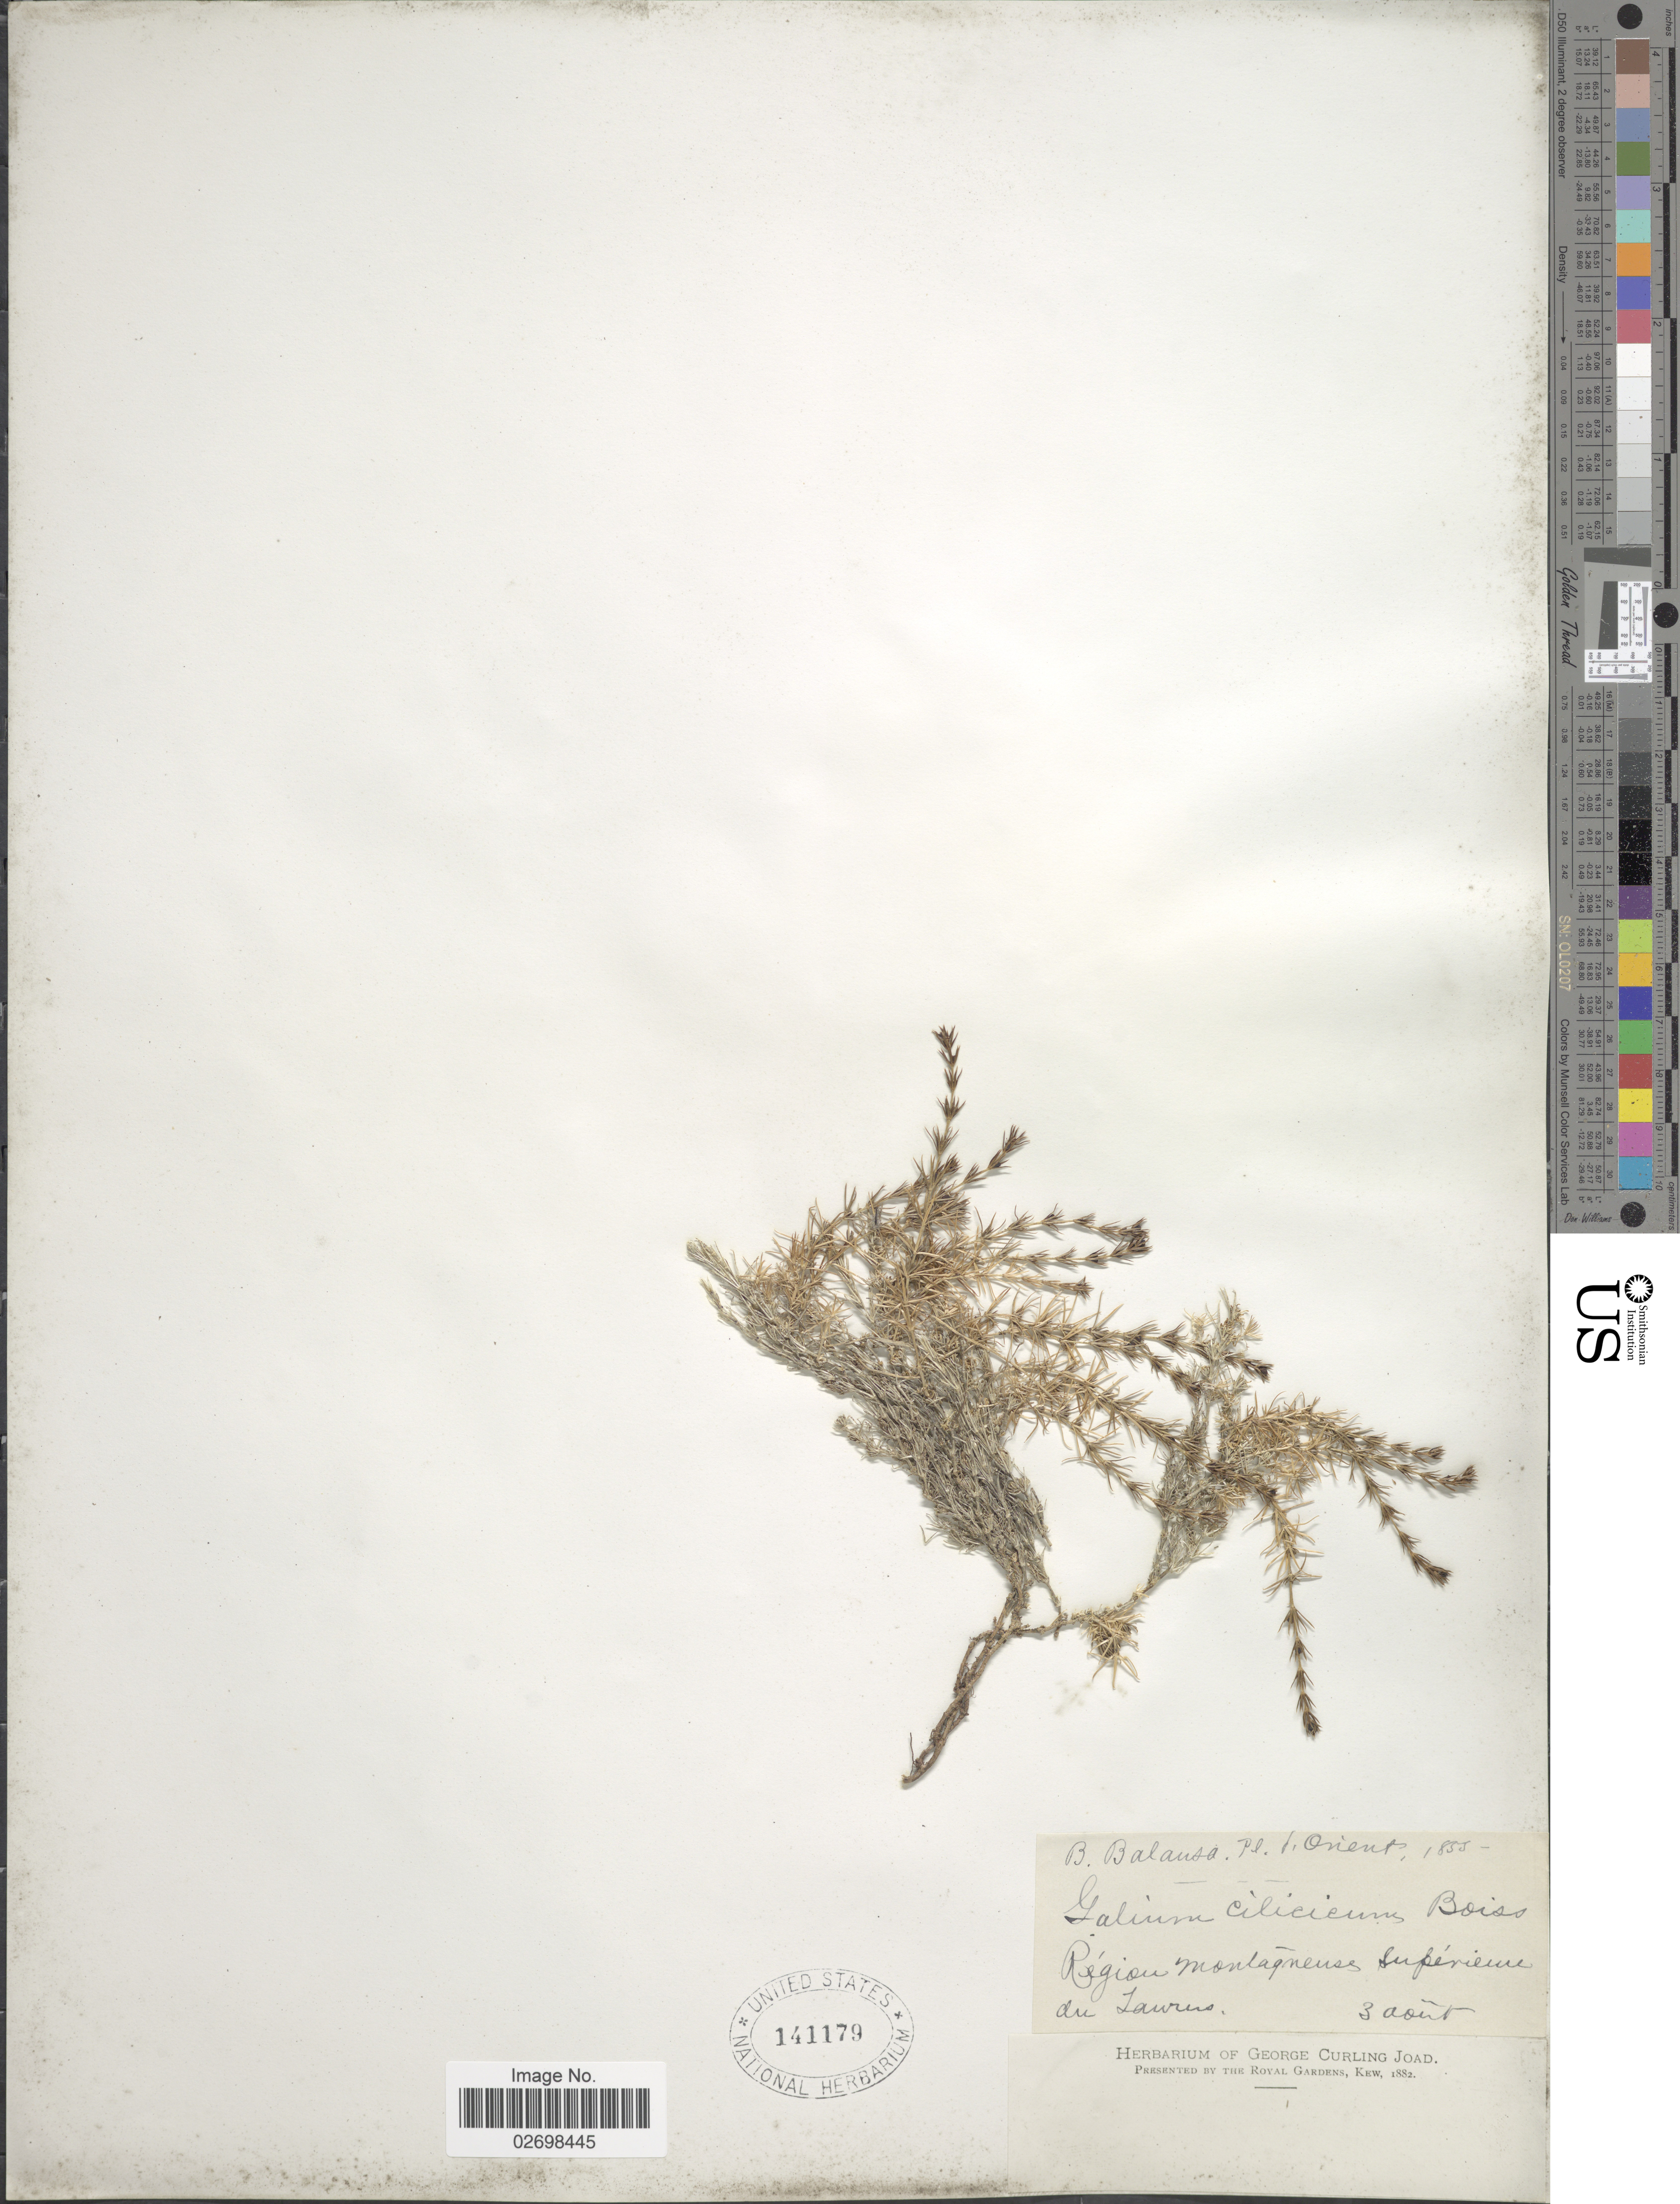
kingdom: Plantae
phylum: Tracheophyta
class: Magnoliopsida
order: Gentianales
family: Rubiaceae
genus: Galium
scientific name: Galium cilicicum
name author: Boiss.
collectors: B. Balansa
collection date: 1855-08-03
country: Turkey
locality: Orient, Region Montagneuse Superieue du Taurus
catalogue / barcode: US 141179